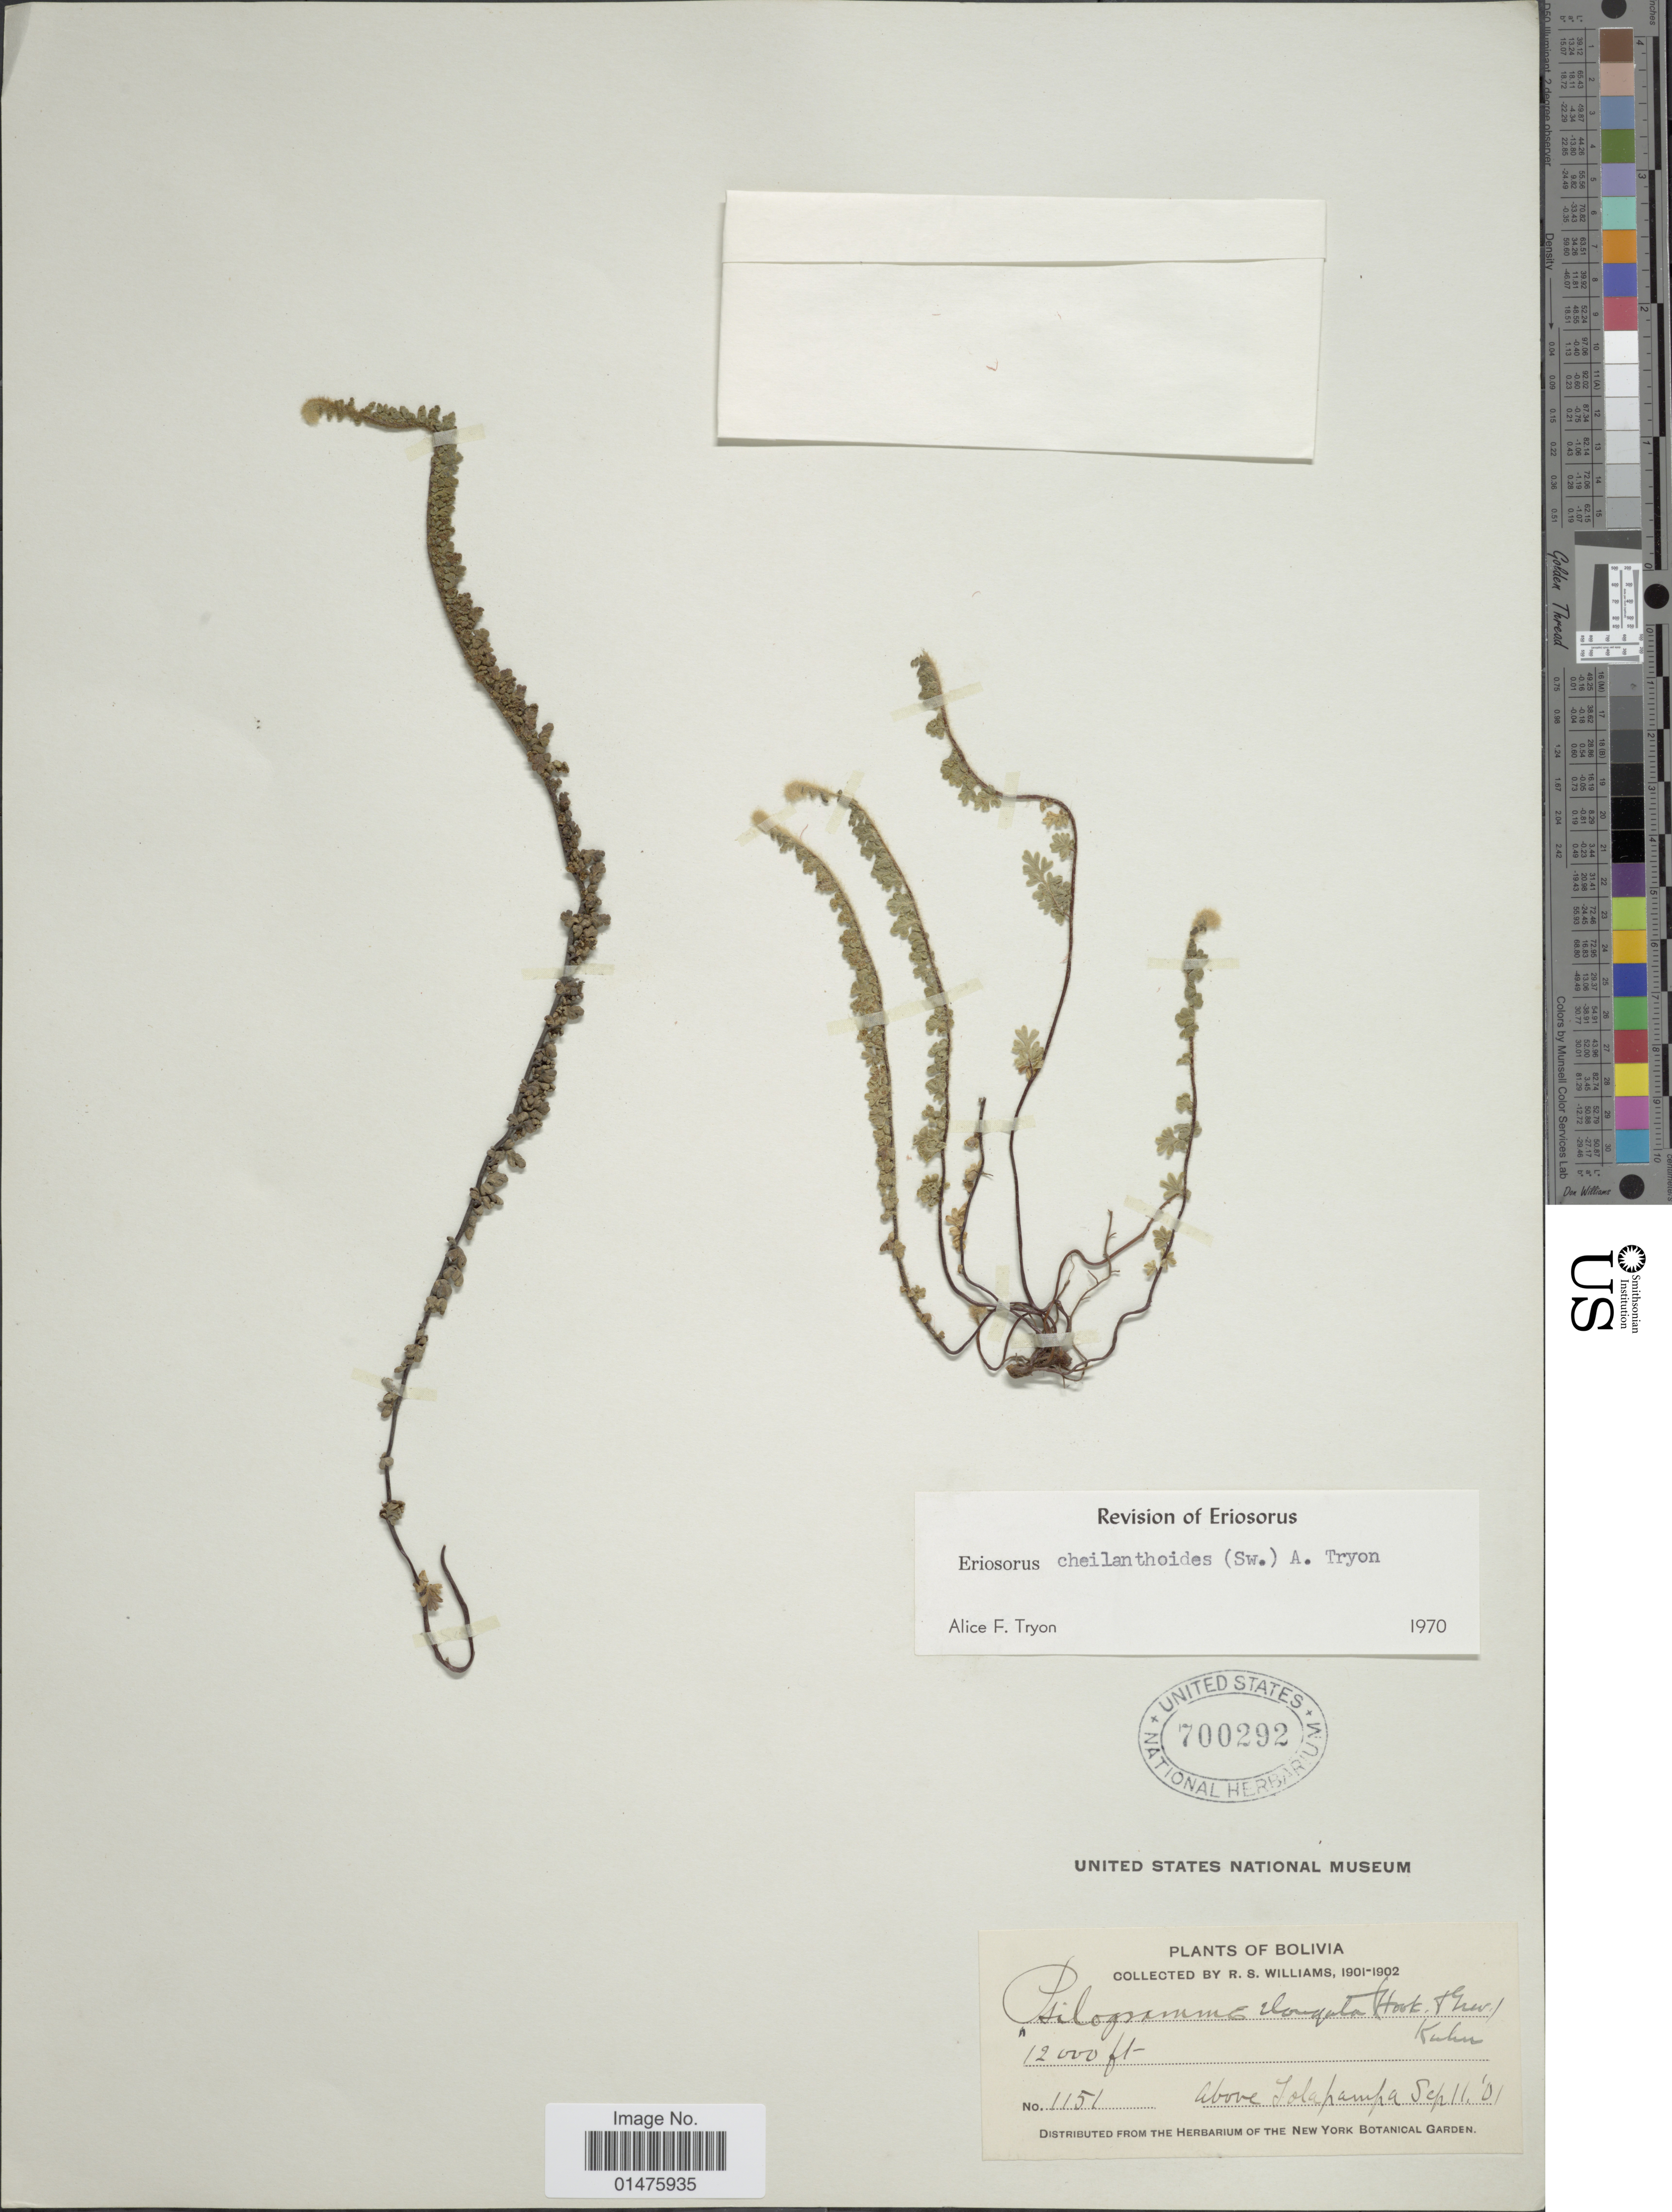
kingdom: Plantae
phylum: Tracheophyta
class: Polypodiopsida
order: Polypodiales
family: Pteridaceae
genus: Jamesonia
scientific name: Jamesonia cheilanthoides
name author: (Sw.) Christenh.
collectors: R. S. Williams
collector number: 1151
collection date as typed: Sep. 11, 1901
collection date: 1901-09-11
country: Bolivia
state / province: La Páz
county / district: Larecaja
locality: Above Tolapampa (on trail from Sorata to Mapiri)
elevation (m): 3658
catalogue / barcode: US 700292